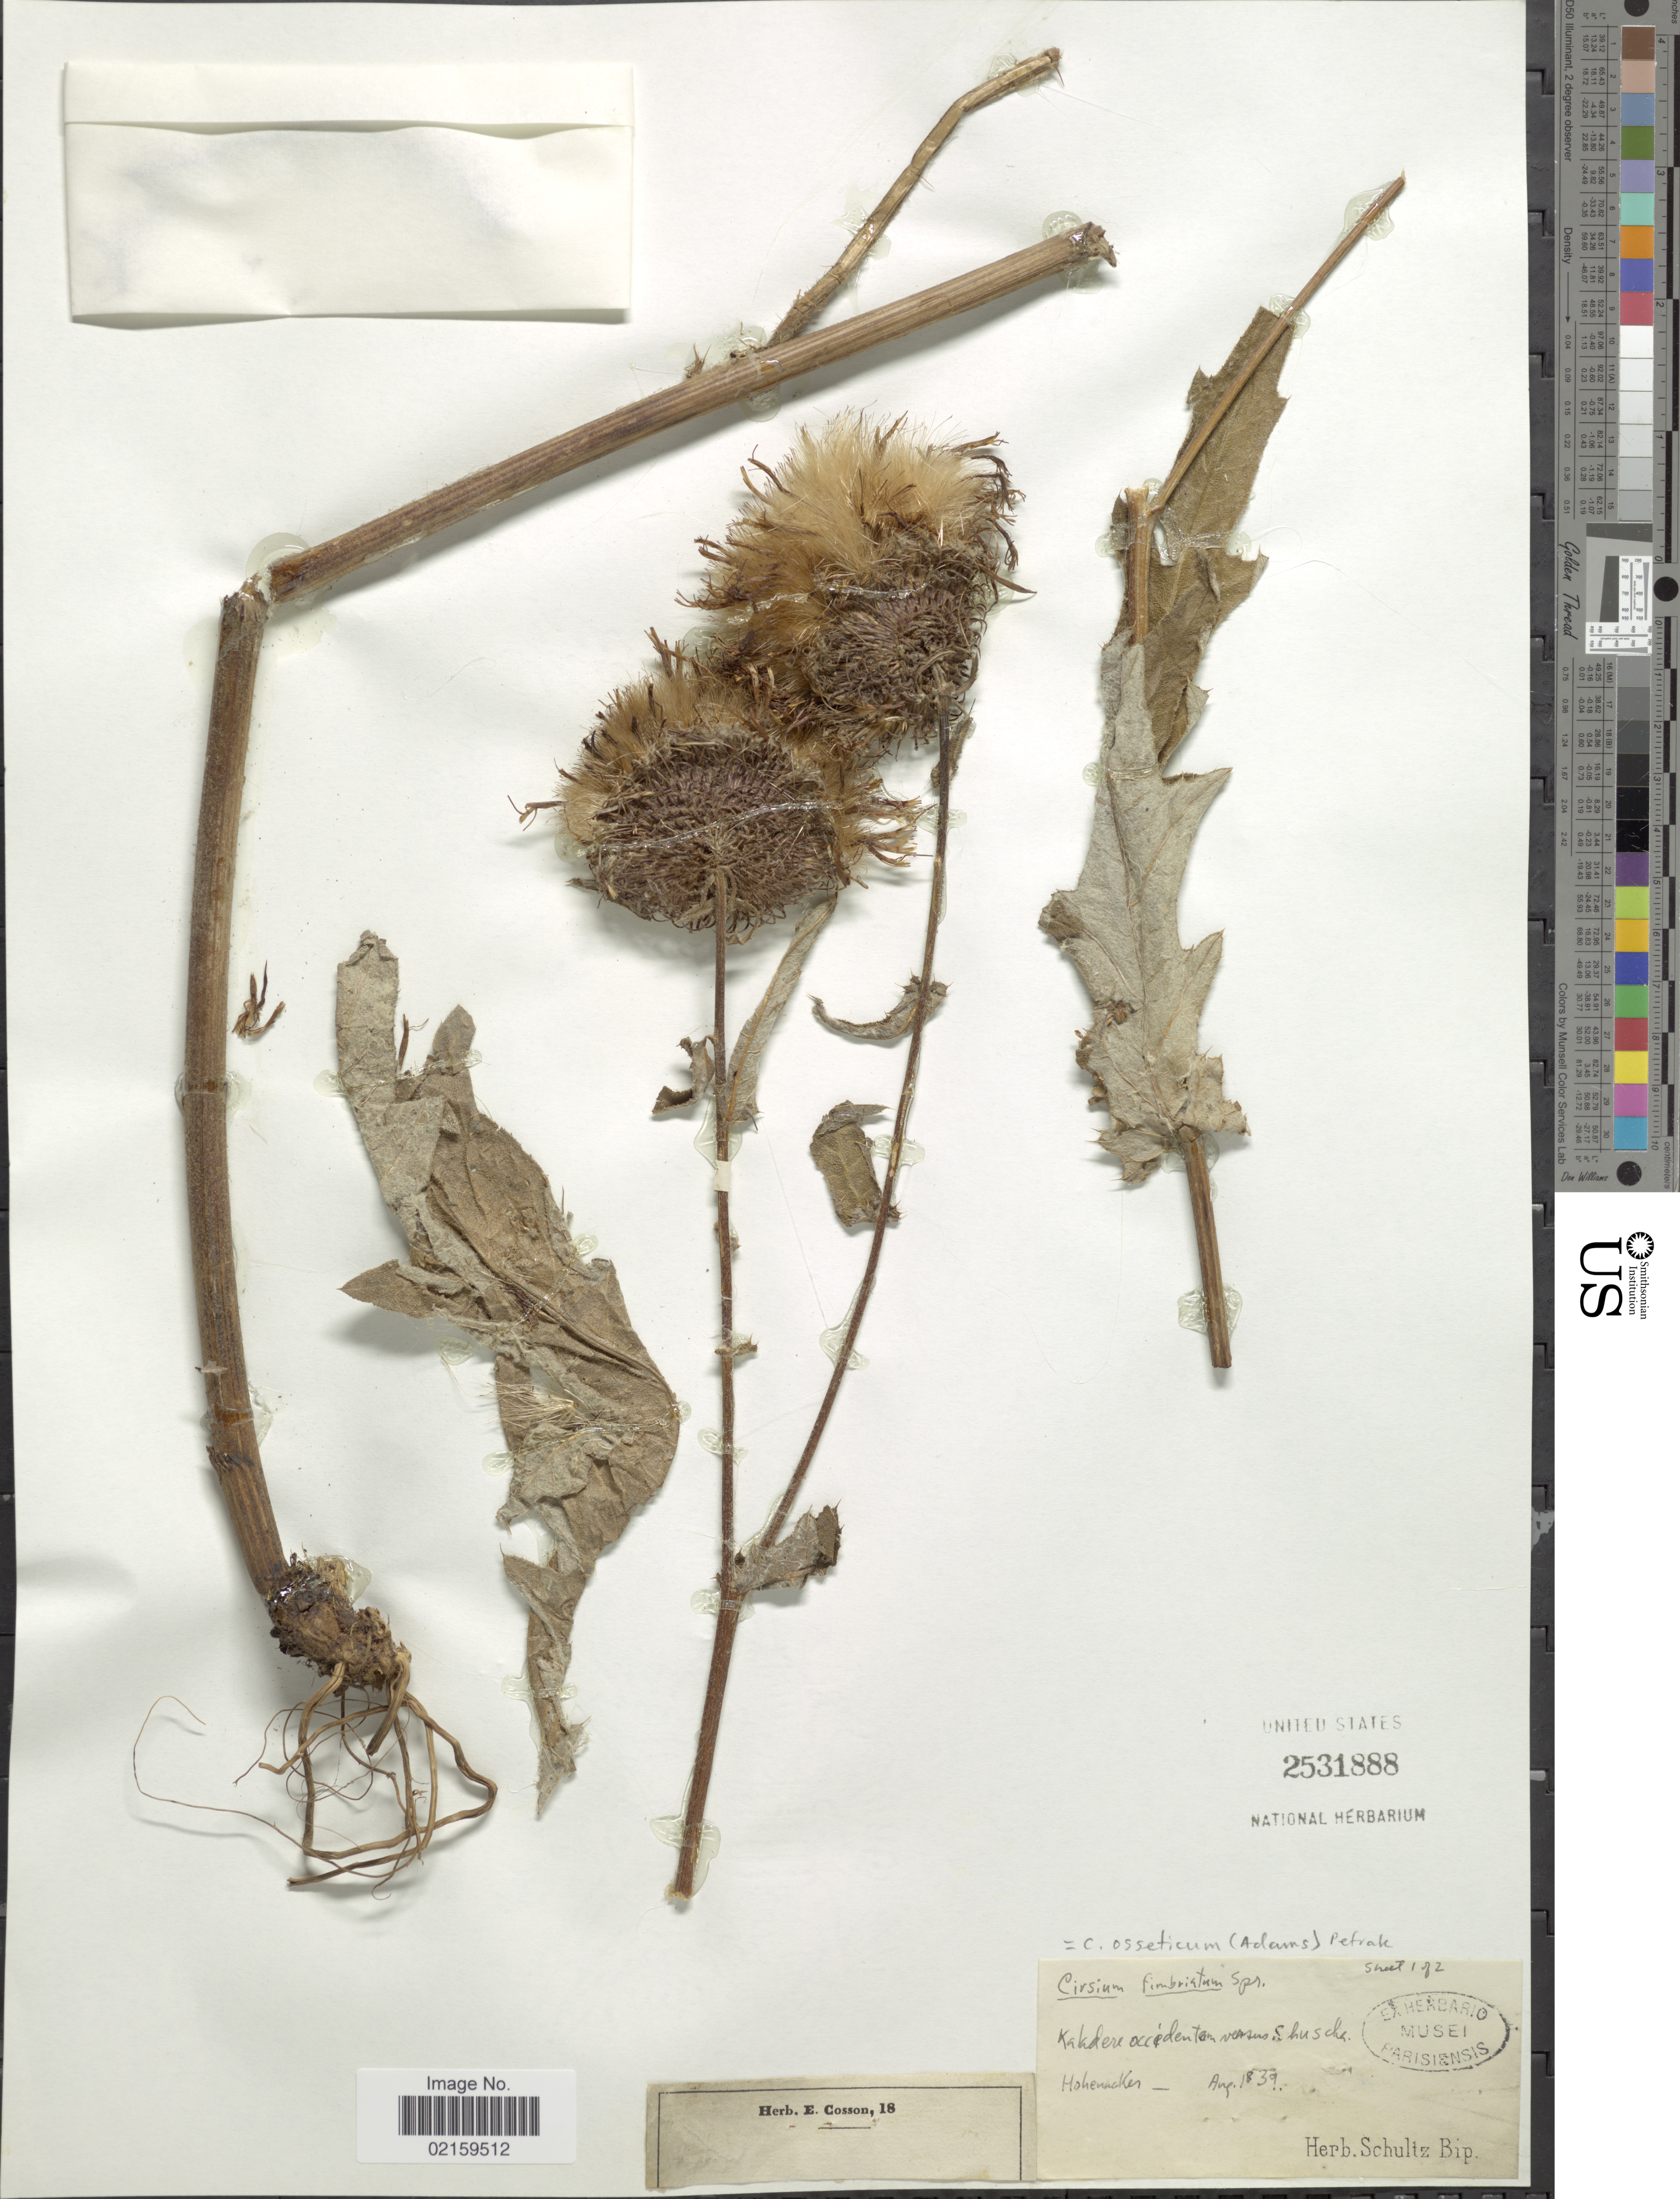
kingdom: Plantae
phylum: Tracheophyta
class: Magnoliopsida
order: Asterales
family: Asteraceae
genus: Cirsium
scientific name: Cirsium osseticum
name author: (Adams) Petr.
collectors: Hohenacker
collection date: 1839-08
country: Azerbaijan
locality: Kakdere occidentam versus Shusche [interpreted]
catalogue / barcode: US 2531888